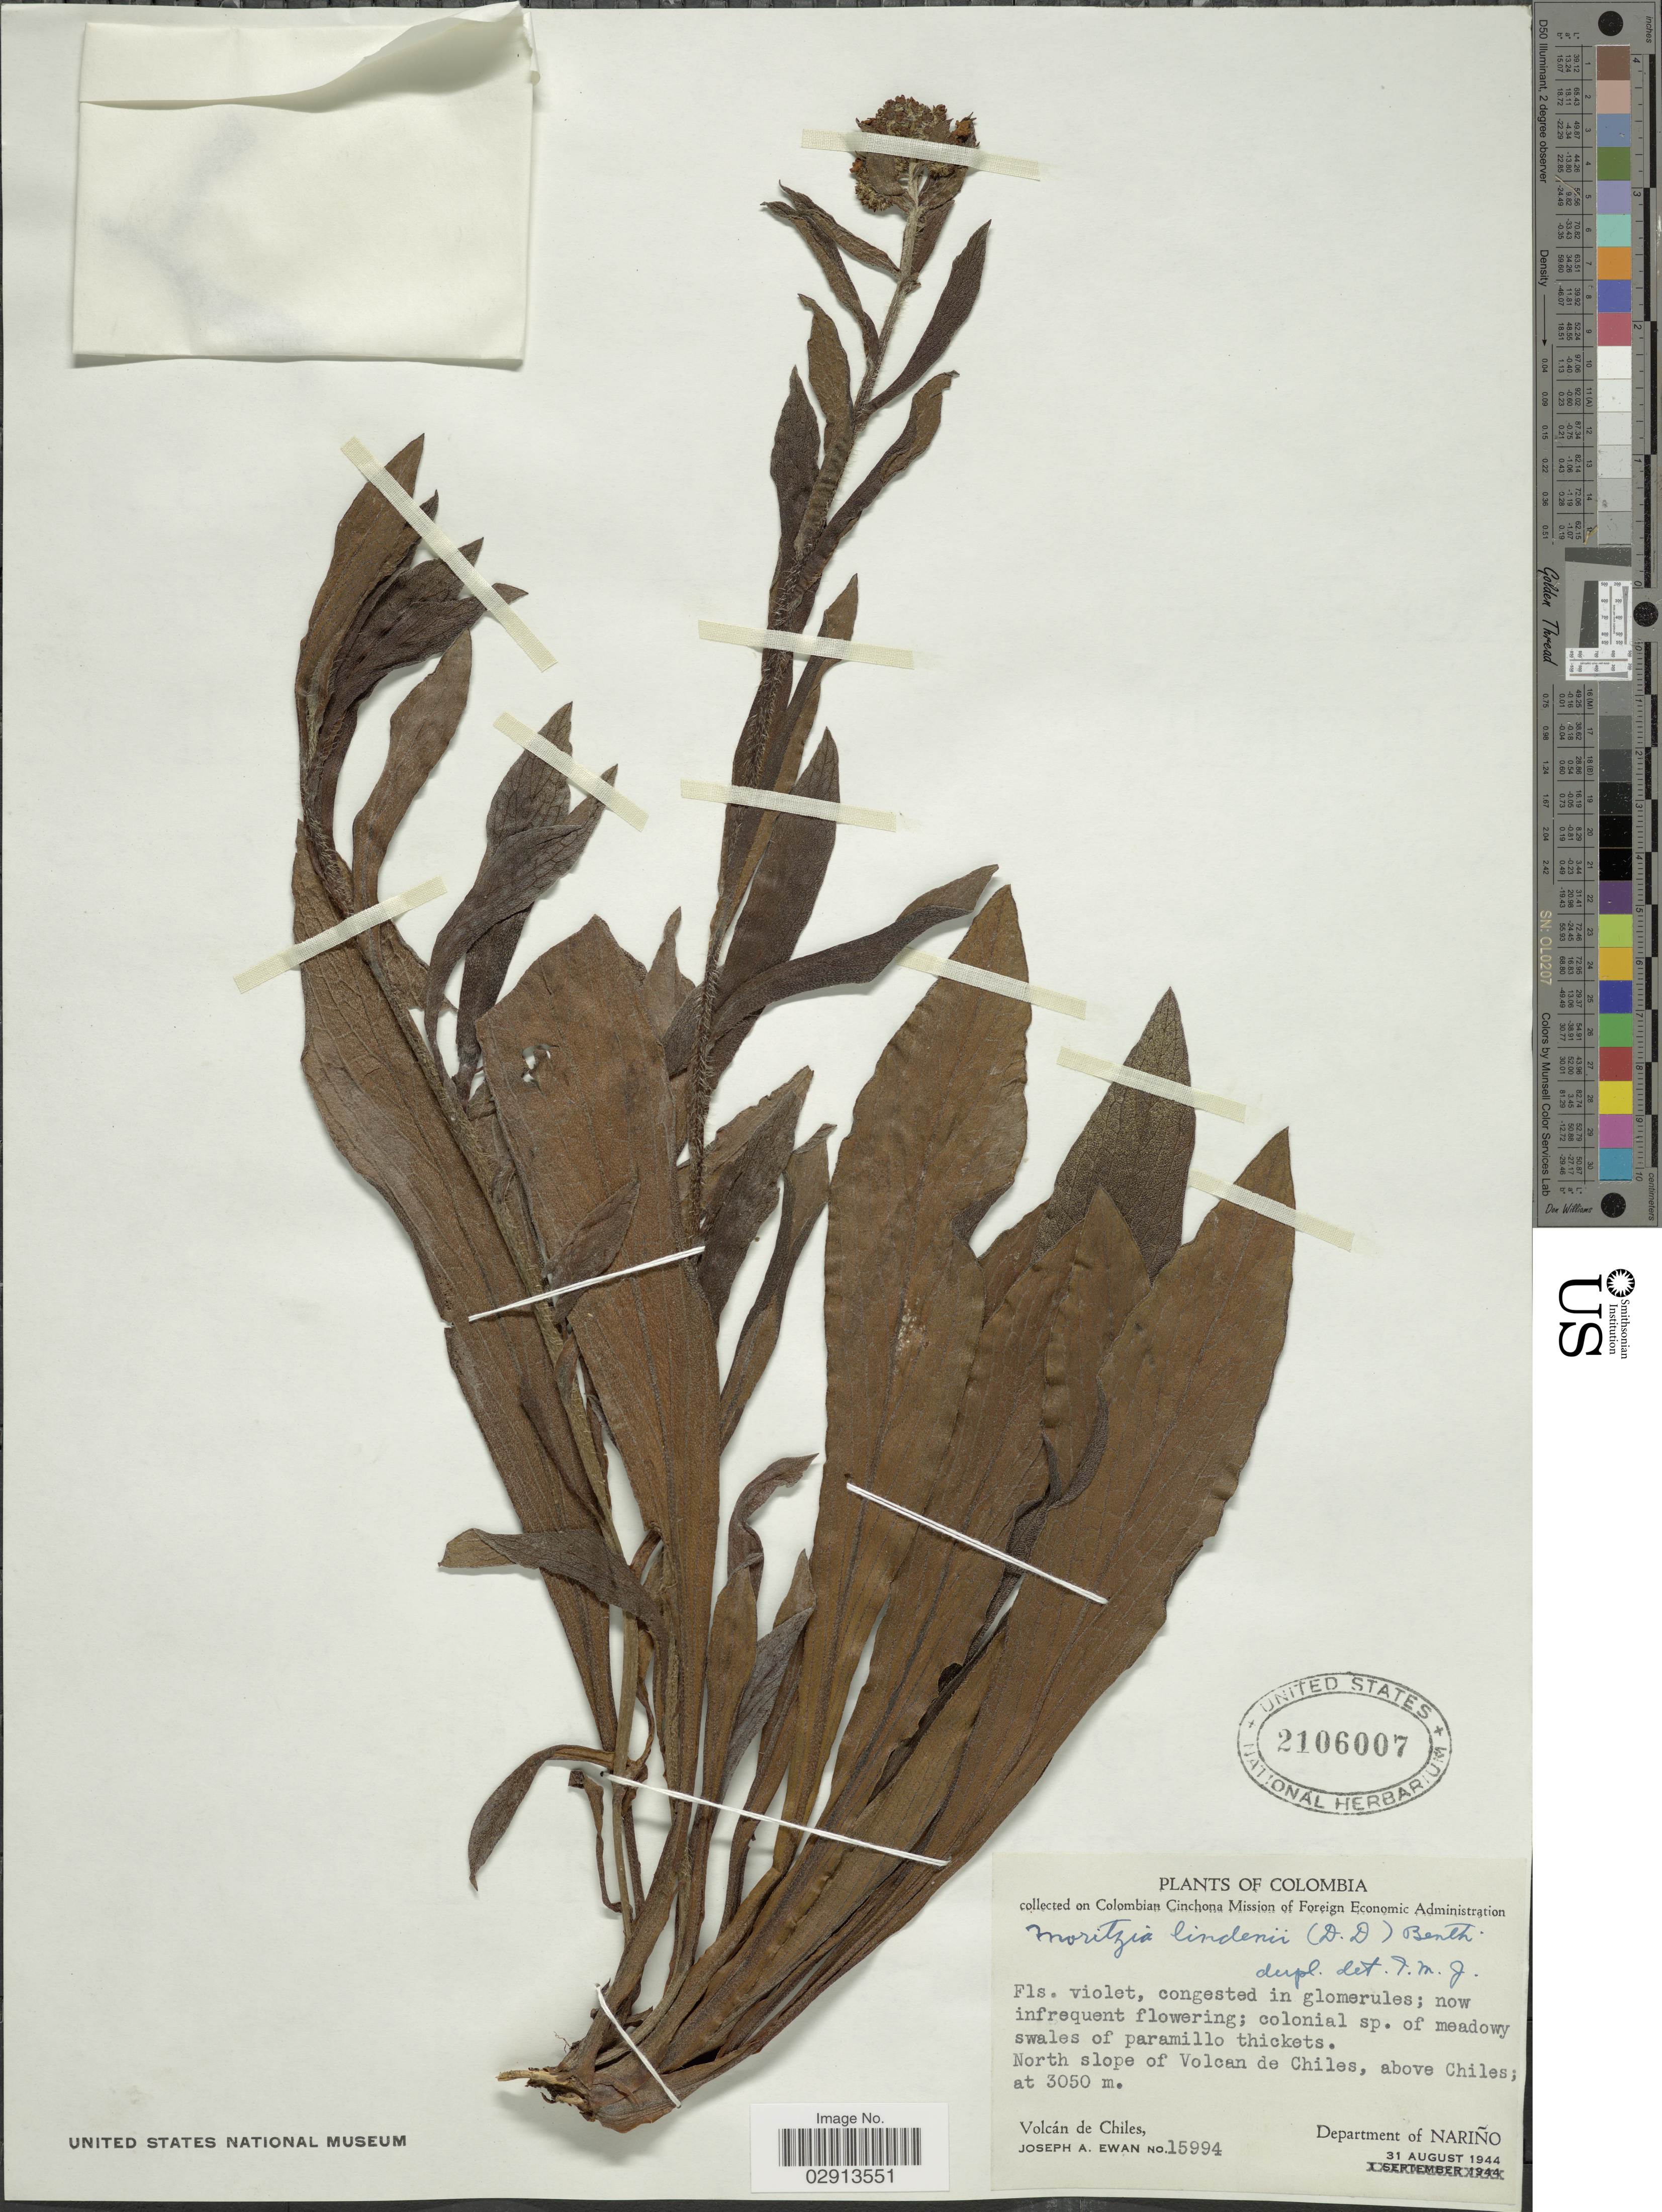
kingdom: Plantae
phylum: Tracheophyta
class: Magnoliopsida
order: Boraginales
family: Boraginaceae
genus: Moritzia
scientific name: Moritzia lindenii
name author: (DC.) Benth.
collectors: J. A. Ewan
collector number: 15994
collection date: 1944-08-31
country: Colombia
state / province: Nariño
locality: North slopes of Volcan de Chiles, above Chiles. Volcán de Chiles. Department of Nariño.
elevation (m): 3050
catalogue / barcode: US 2106007